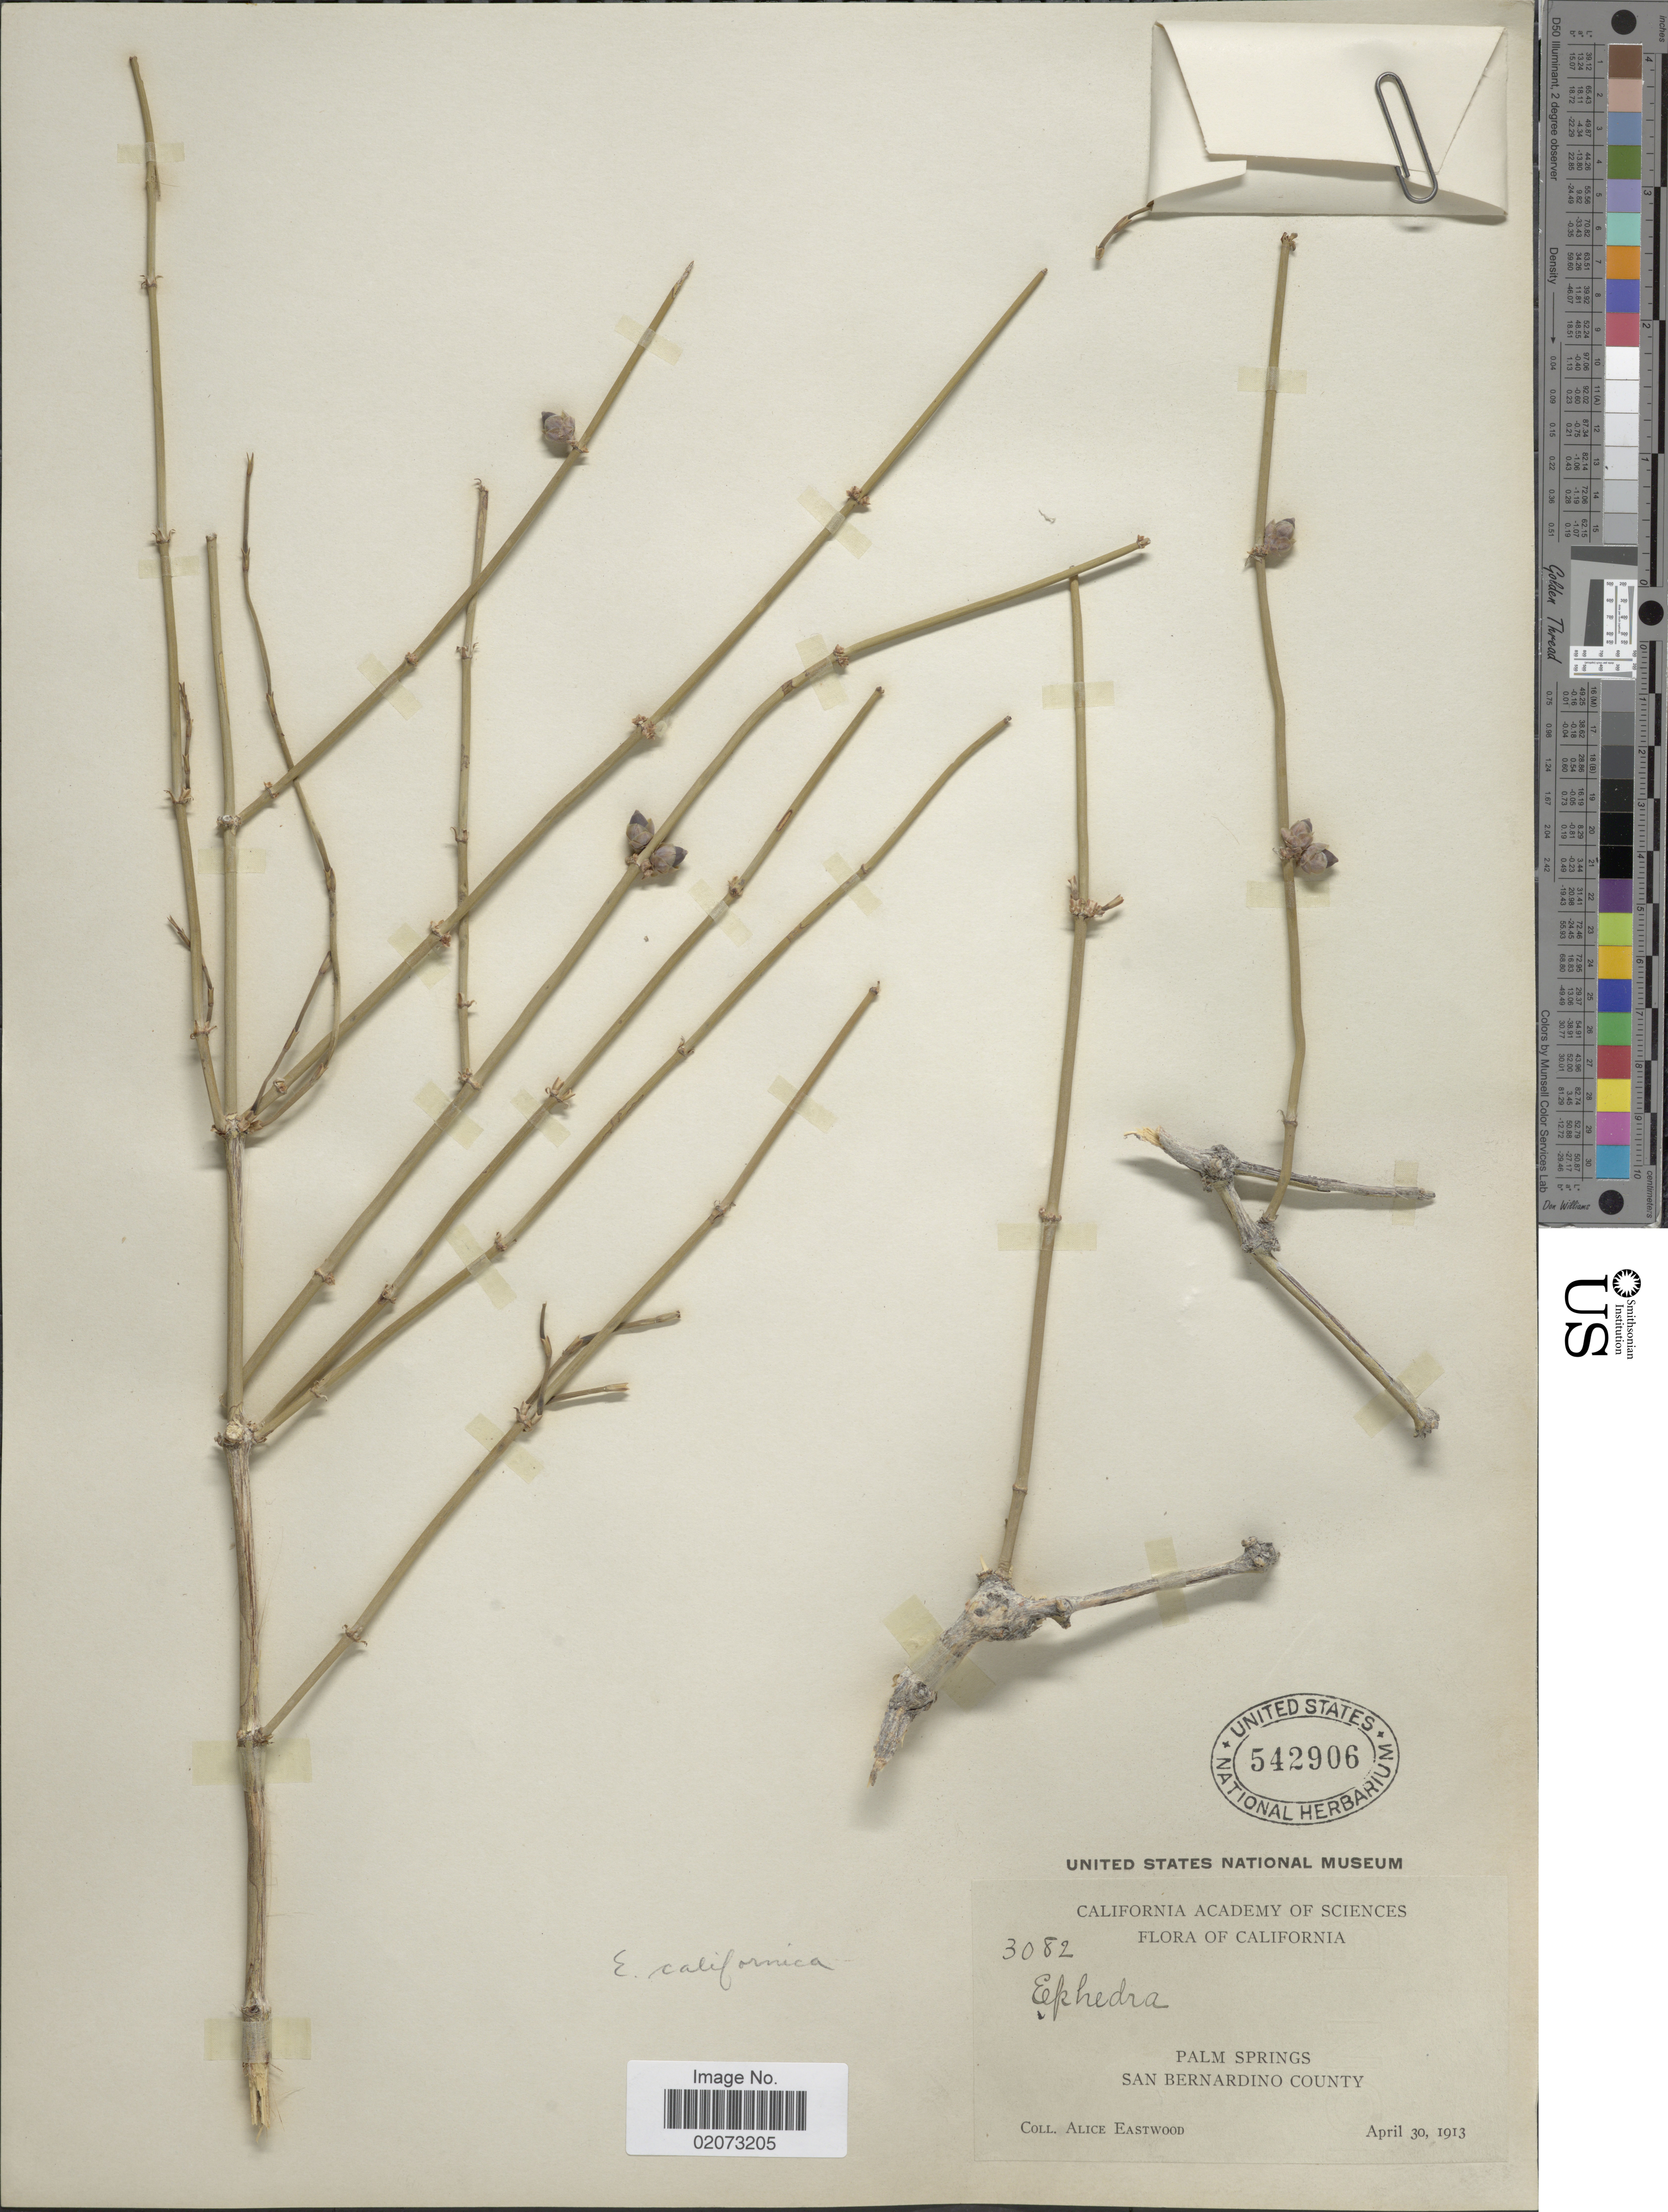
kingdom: Plantae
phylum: Tracheophyta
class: Gnetopsida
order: Ephedrales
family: Ephedraceae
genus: Ephedra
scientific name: Ephedra californica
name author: S. Watson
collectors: A. Eastwood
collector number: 3082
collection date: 1913-04-30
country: United States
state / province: California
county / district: San Bernardino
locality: Palm Springs. San Bernardino County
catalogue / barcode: US 542906